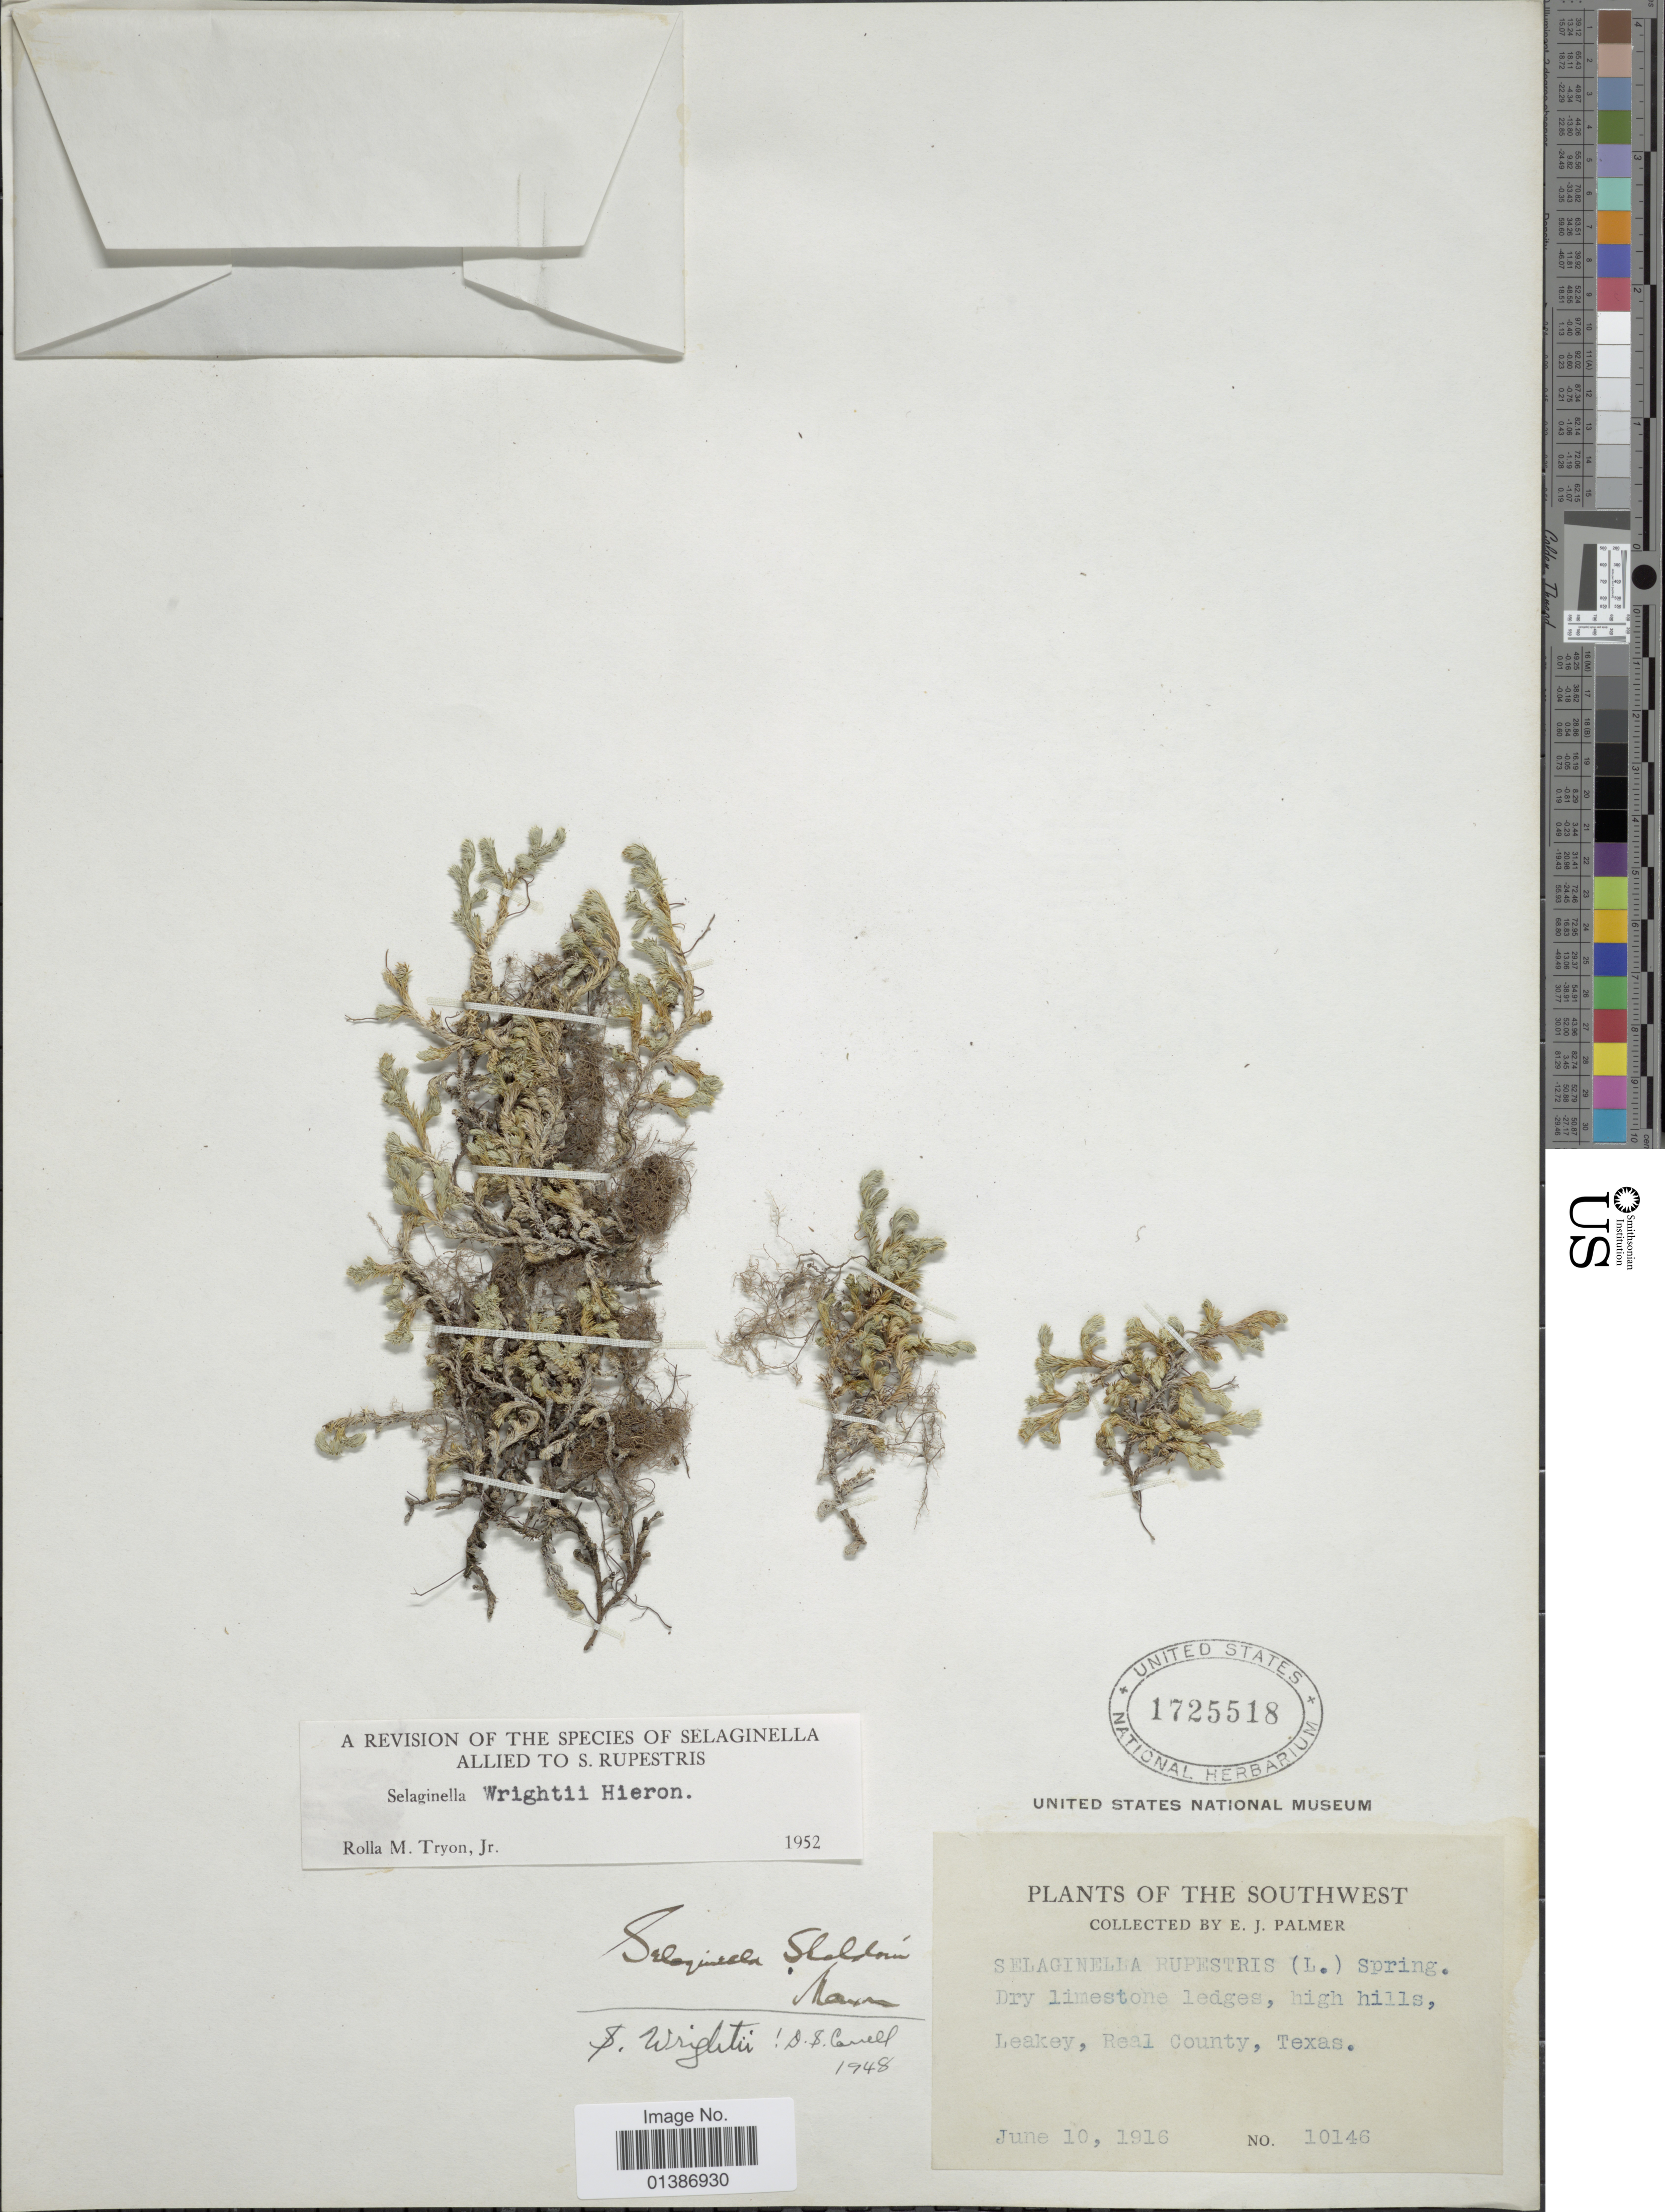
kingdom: Plantae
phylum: Tracheophyta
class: Lycopodiopsida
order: Selaginellales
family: Selaginellaceae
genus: Selaginella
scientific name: Selaginella wrightii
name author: Hieron.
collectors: E. J. Palmer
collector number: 10146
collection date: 1916-06-10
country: United States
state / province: Texas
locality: Southwest, dry limestone ledges, high hills, Leakey, Real County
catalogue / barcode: US 1725518